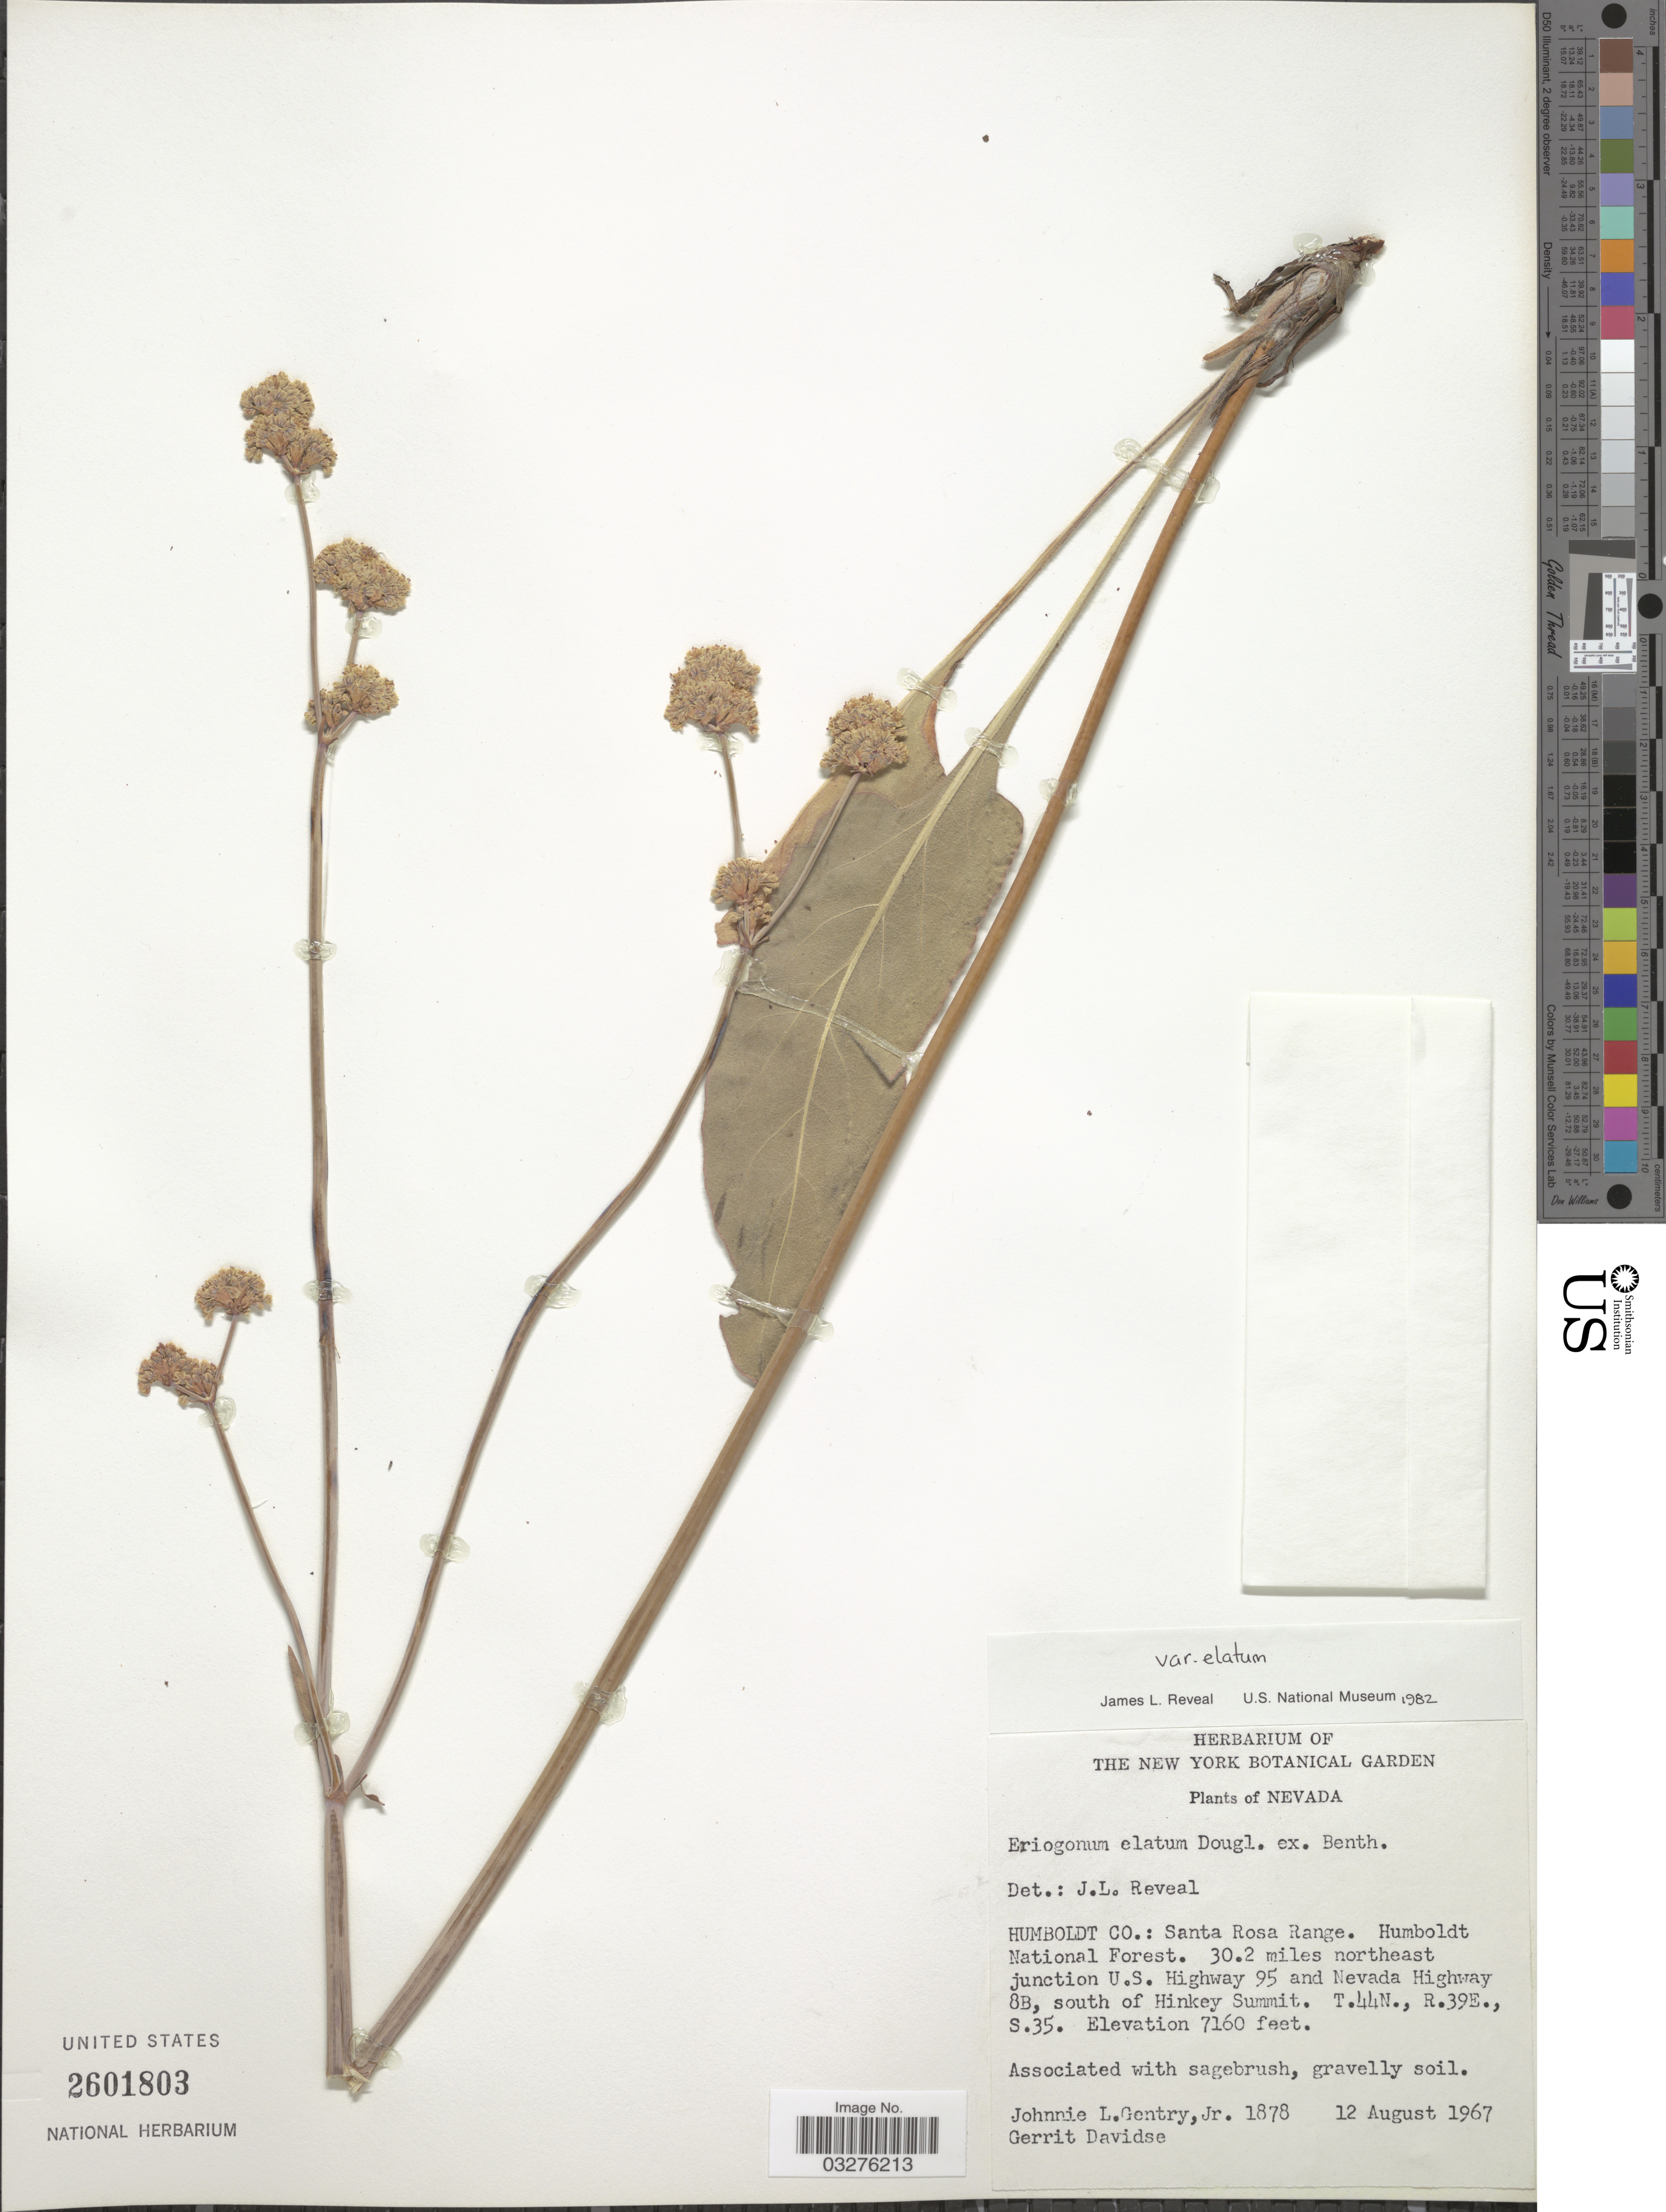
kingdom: Plantae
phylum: Tracheophyta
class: Magnoliopsida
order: Caryophyllales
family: Polygonaceae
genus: Eriogonum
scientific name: Eriogonum elatum var. elatum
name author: Douglas ex Benth.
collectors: J. L. Gentry & G. Davidse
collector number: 1878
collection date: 1967-08-12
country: United States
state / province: Nevada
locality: Humboldt Co.: Santa Rosa Range. Humboldt National Forest. 30.2 miles northeast junction U.S. Highway 95 and Nevada Highway 8B, south of Hinkey Summit. T.44N., R.39E., S.35.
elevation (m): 2182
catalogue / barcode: US 2601803